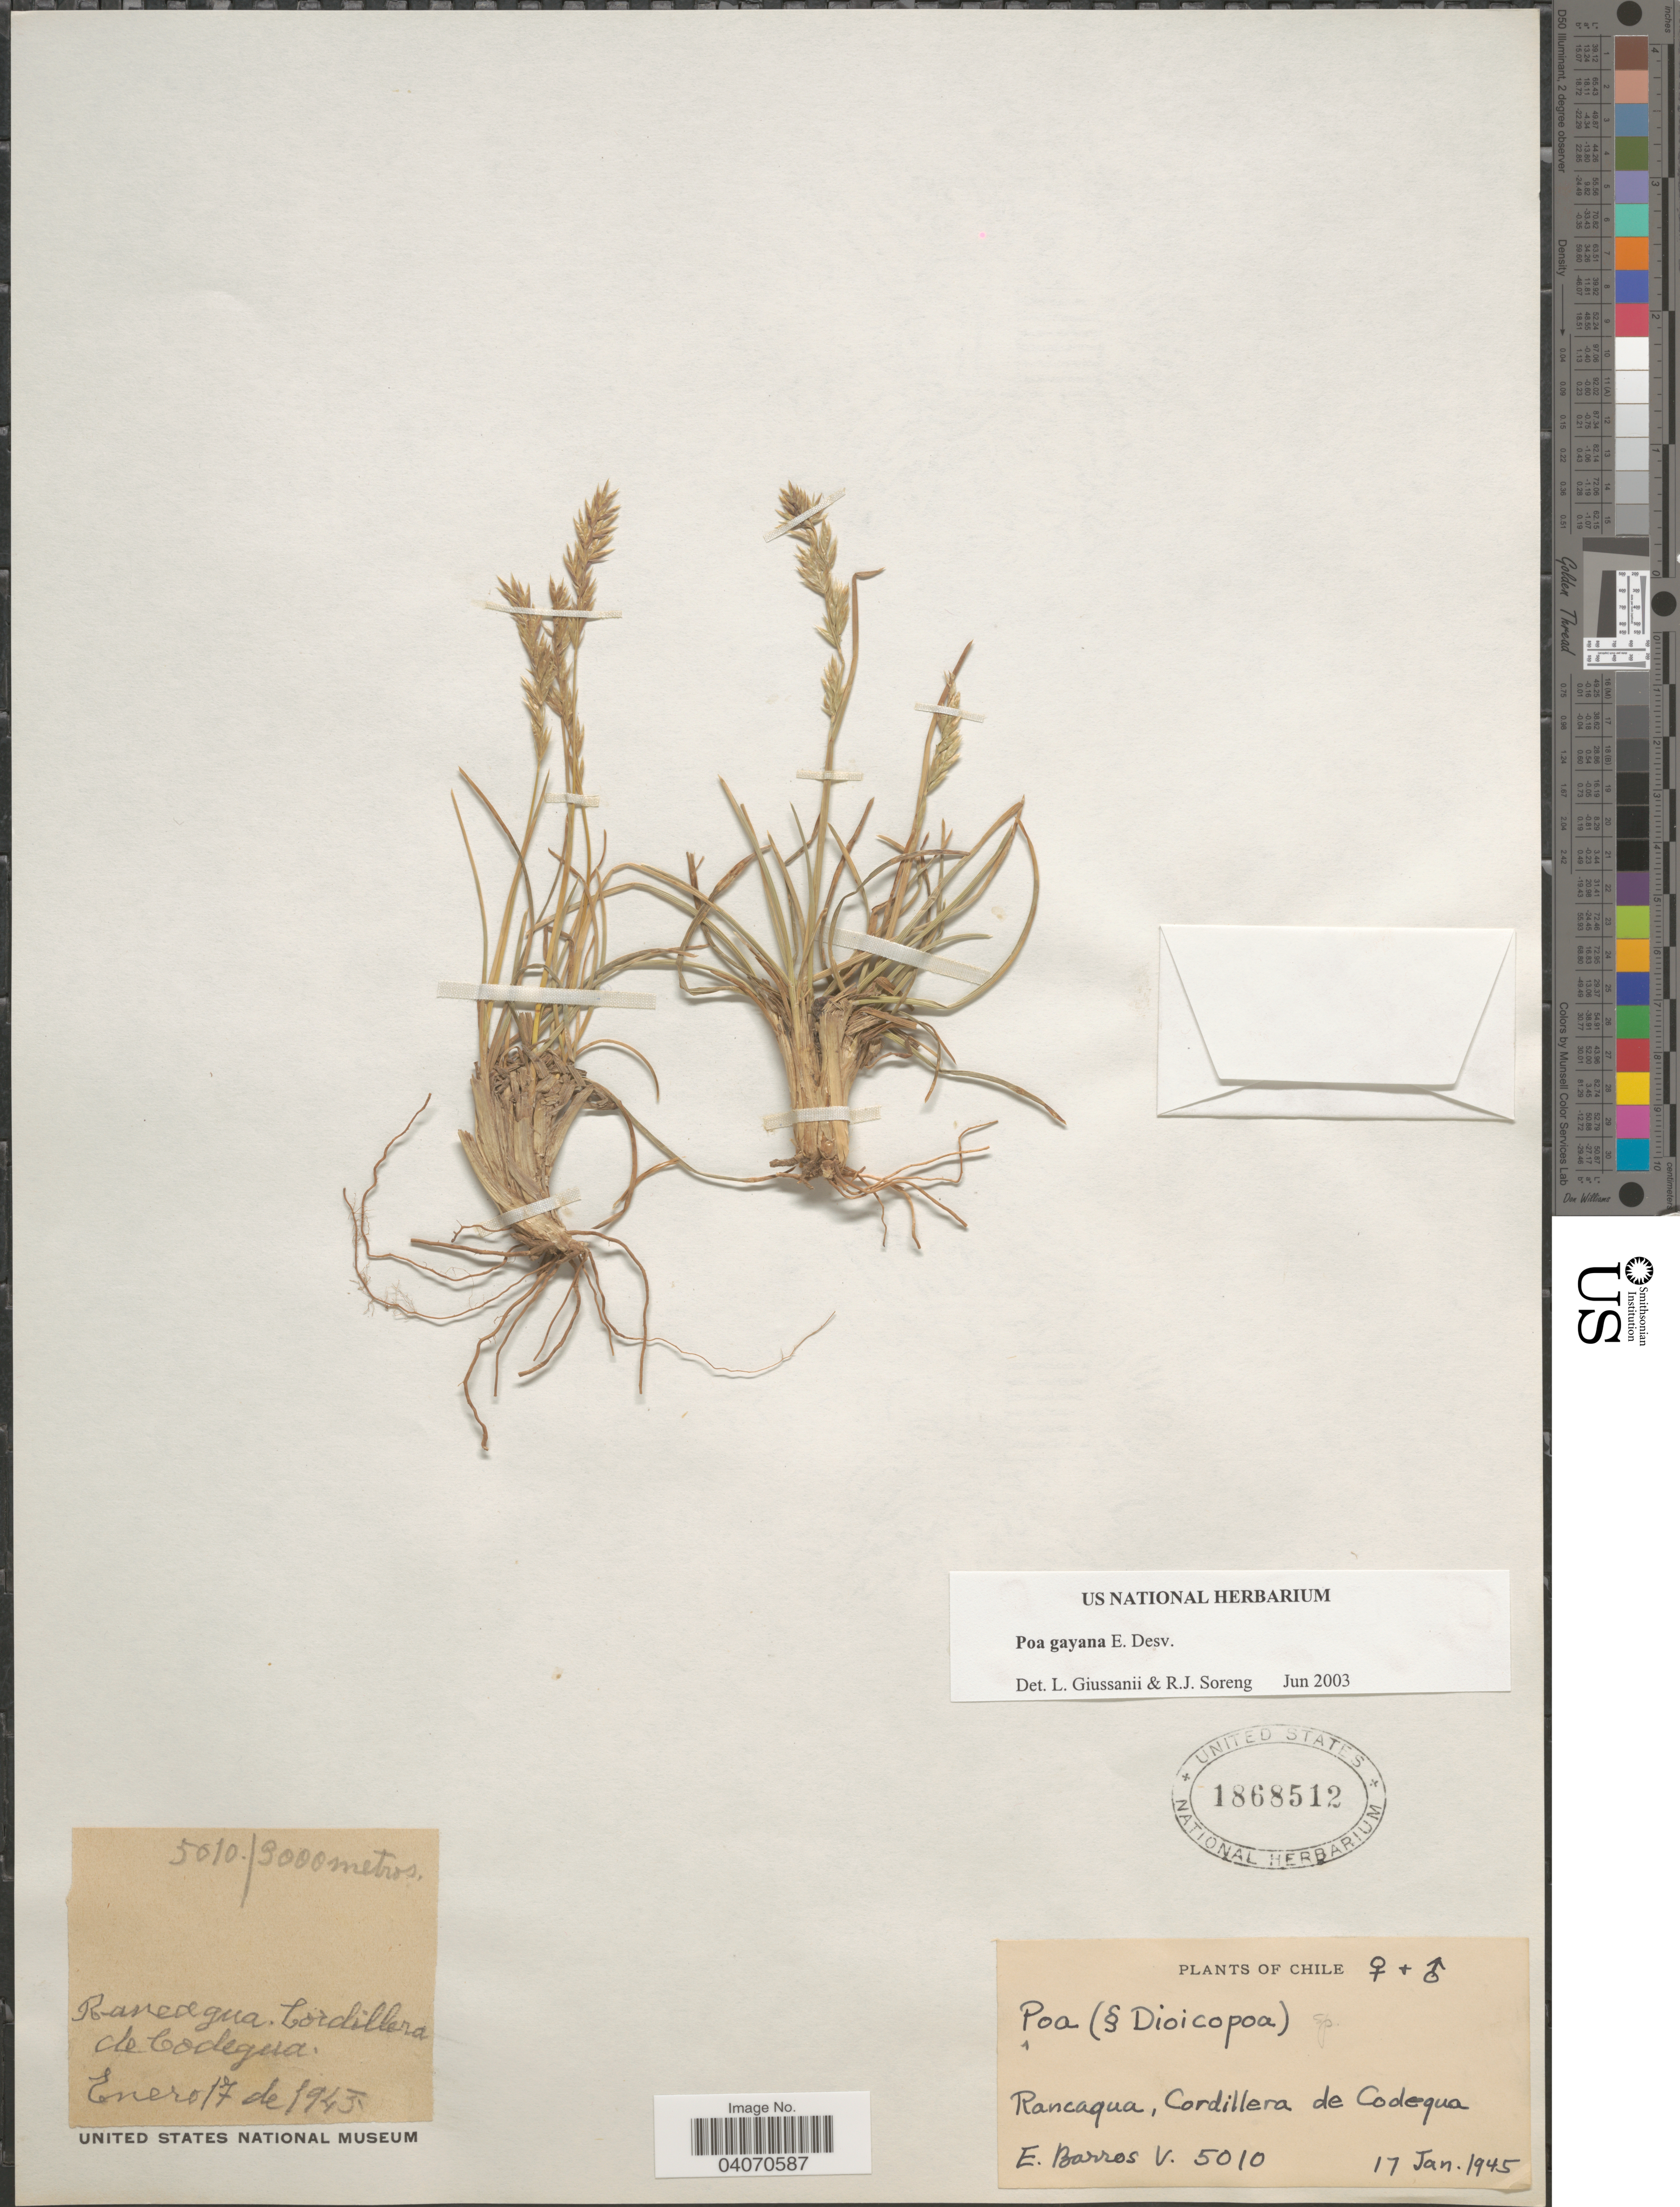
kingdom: Plantae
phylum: Tracheophyta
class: Liliopsida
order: Poales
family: Poaceae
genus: Poa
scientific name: Poa gayana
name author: É. Desv.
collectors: E. Barros V.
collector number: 5010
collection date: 1945-01-17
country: Chile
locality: Rancaqua, Cordillera de Codequa.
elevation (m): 5010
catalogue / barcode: US 1868512